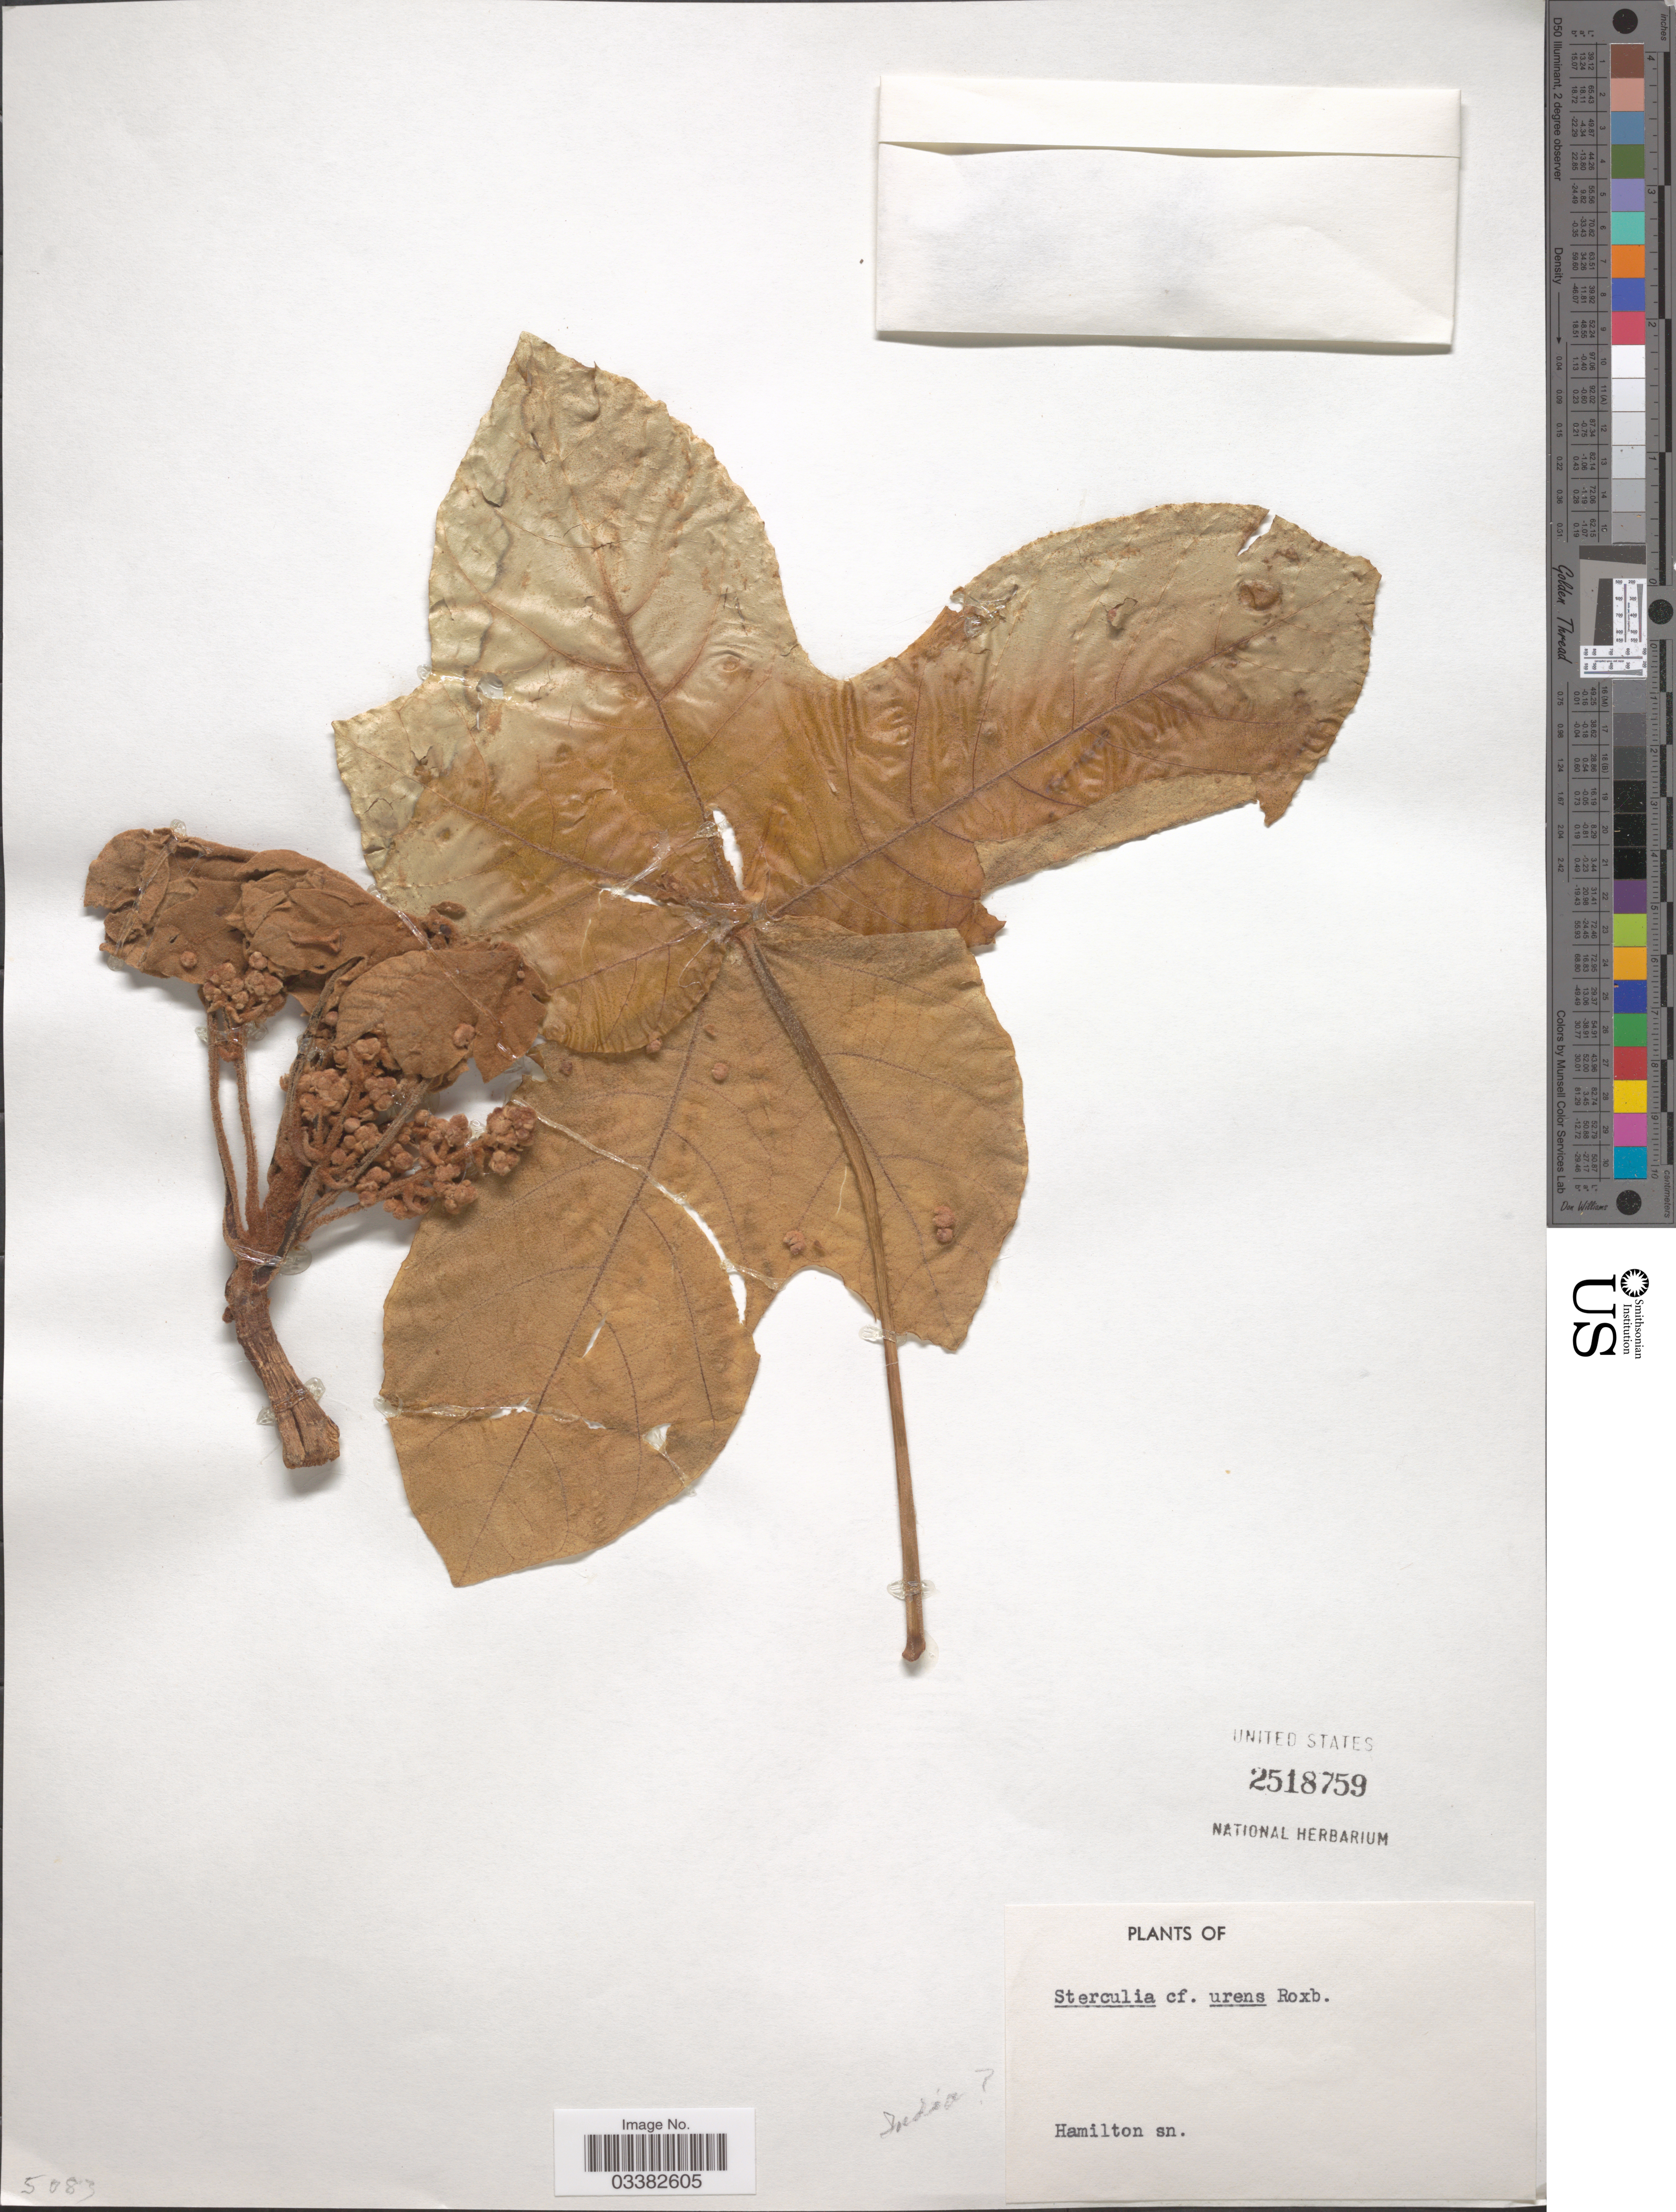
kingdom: Plantae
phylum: Tracheophyta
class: Magnoliopsida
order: Malvales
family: Malvaceae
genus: Sterculia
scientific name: Sterculia urens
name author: Roxb.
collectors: Hamilton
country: India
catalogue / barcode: US 2518759